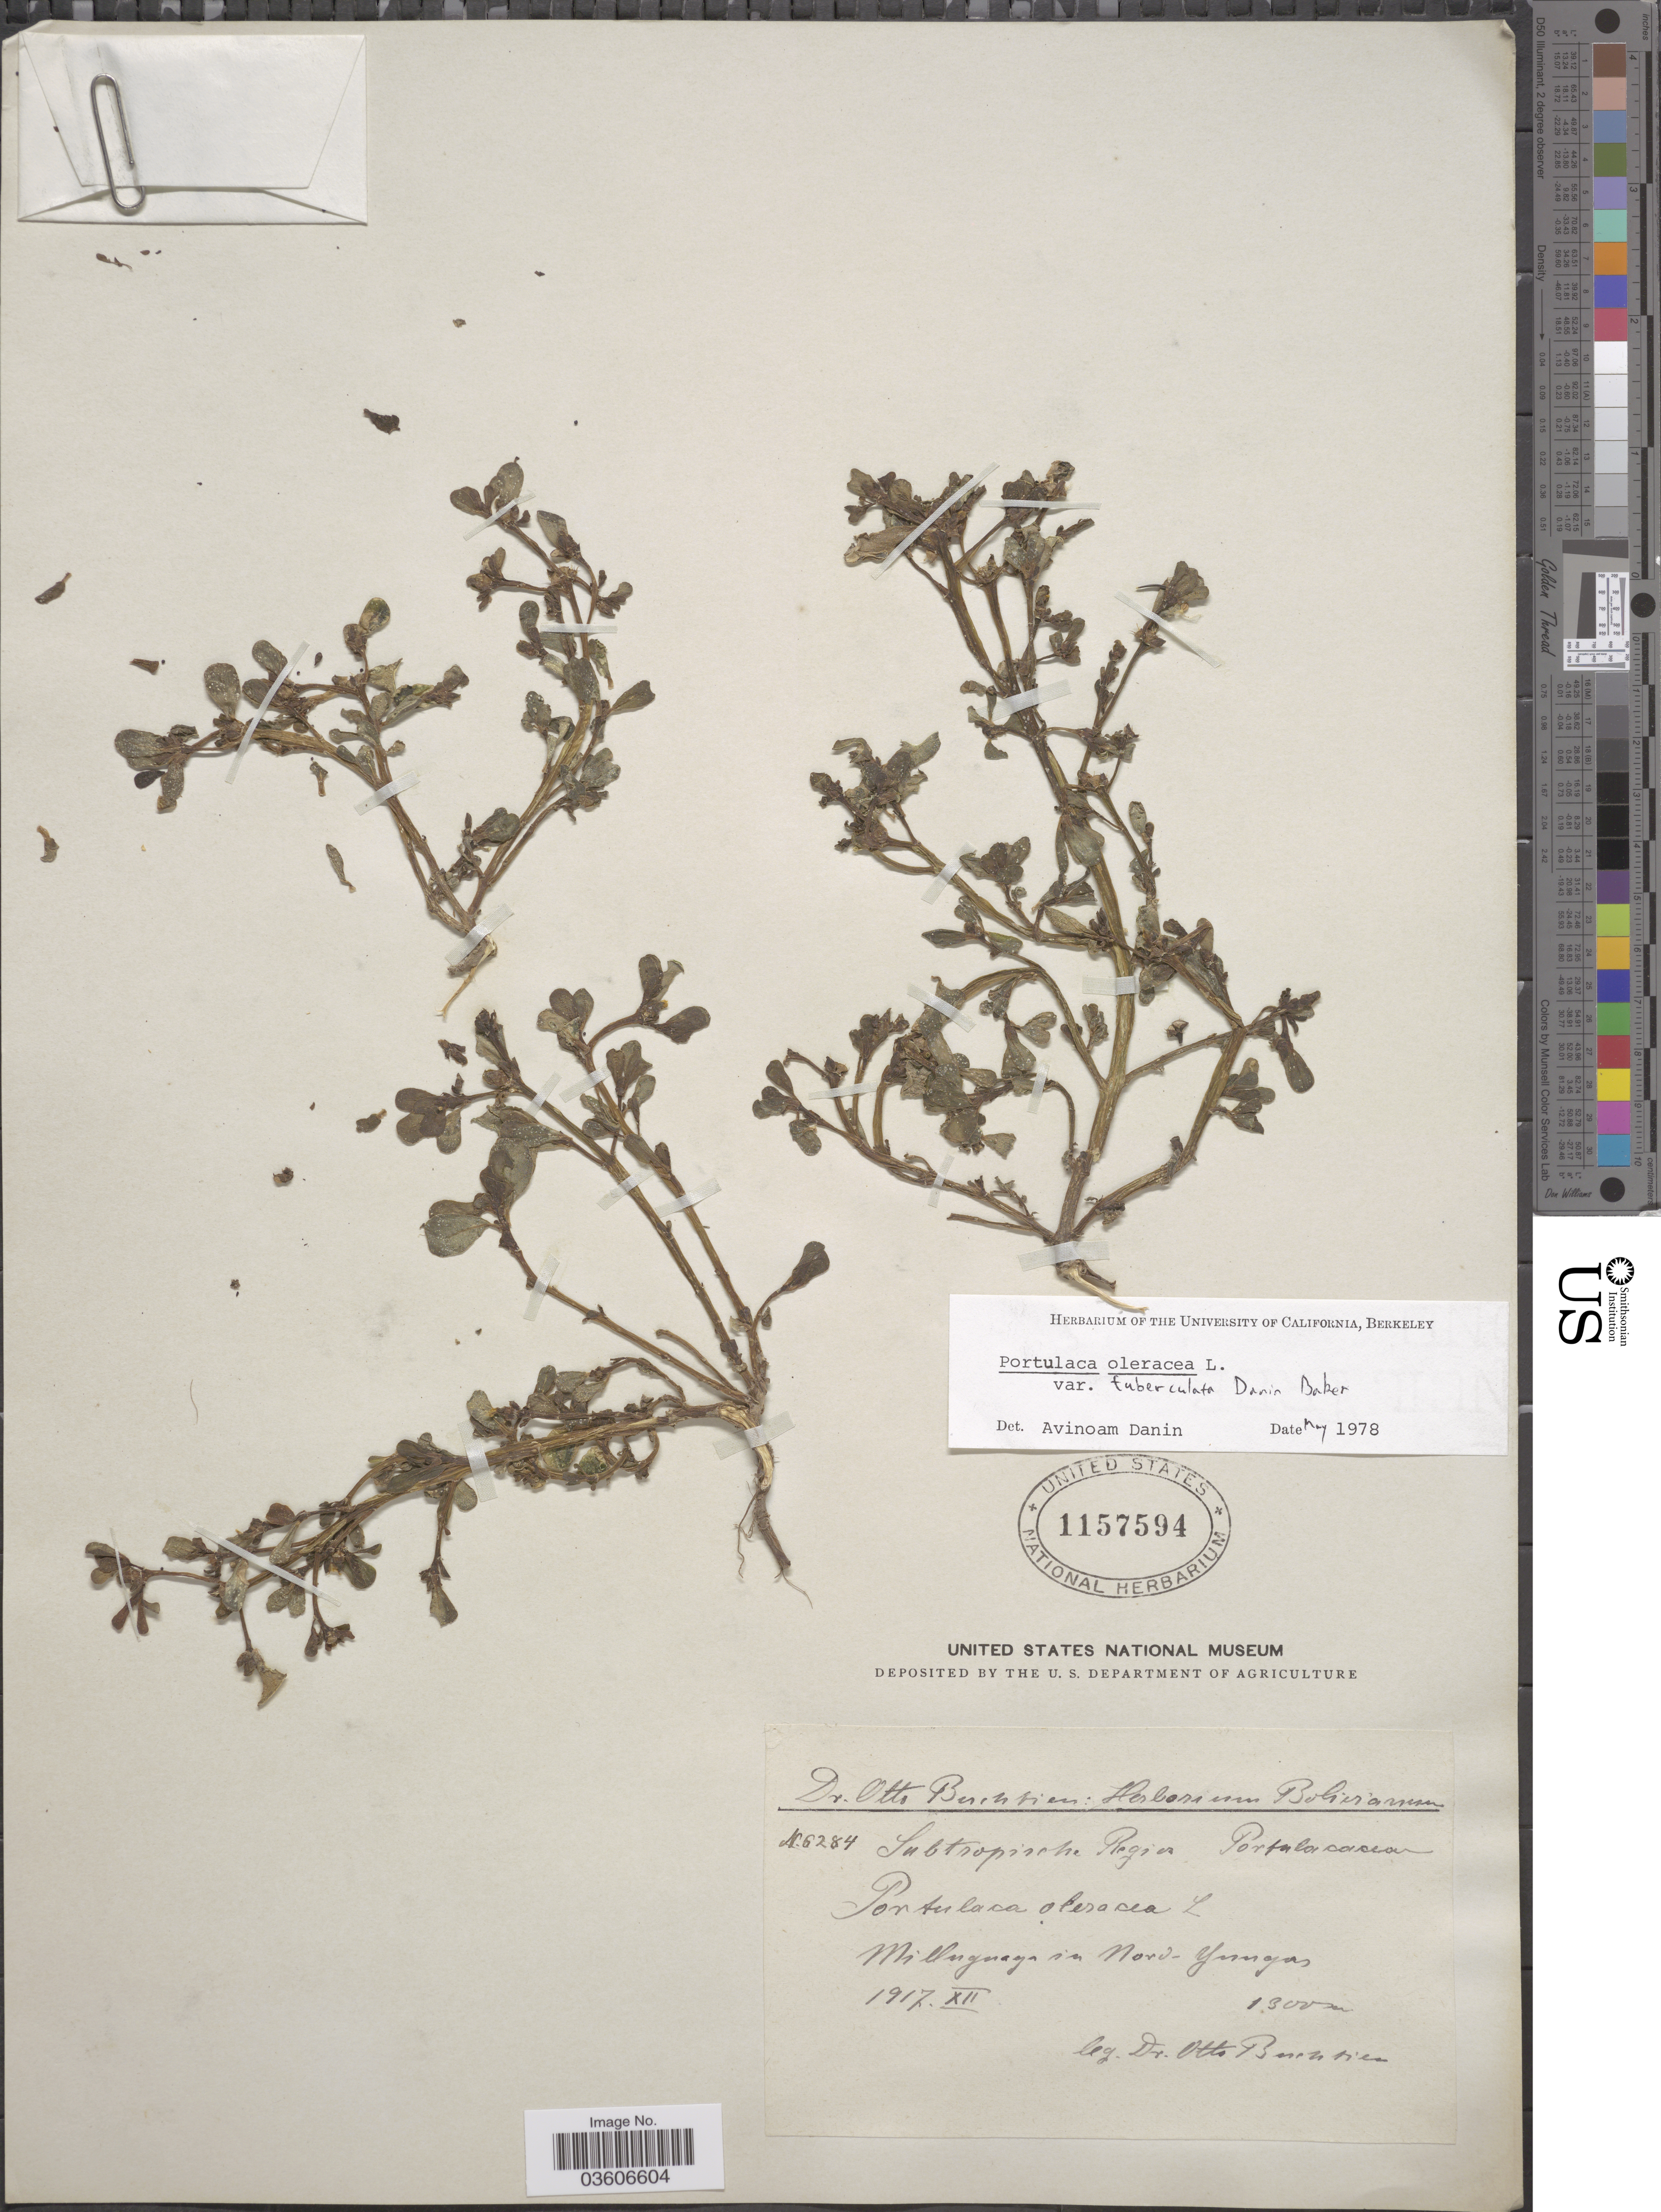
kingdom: Plantae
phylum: Tracheophyta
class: Magnoliopsida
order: Caryophyllales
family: Portulacaceae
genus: Portulaca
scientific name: Portulaca oleracea var. tuberculata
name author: Danin & H.G. Baker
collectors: O. Buchtien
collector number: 6284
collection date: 1917-12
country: Bolivia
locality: Subtropische Region. Milluguaya in Nord-Yungas.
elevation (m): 1300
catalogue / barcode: US 1157594